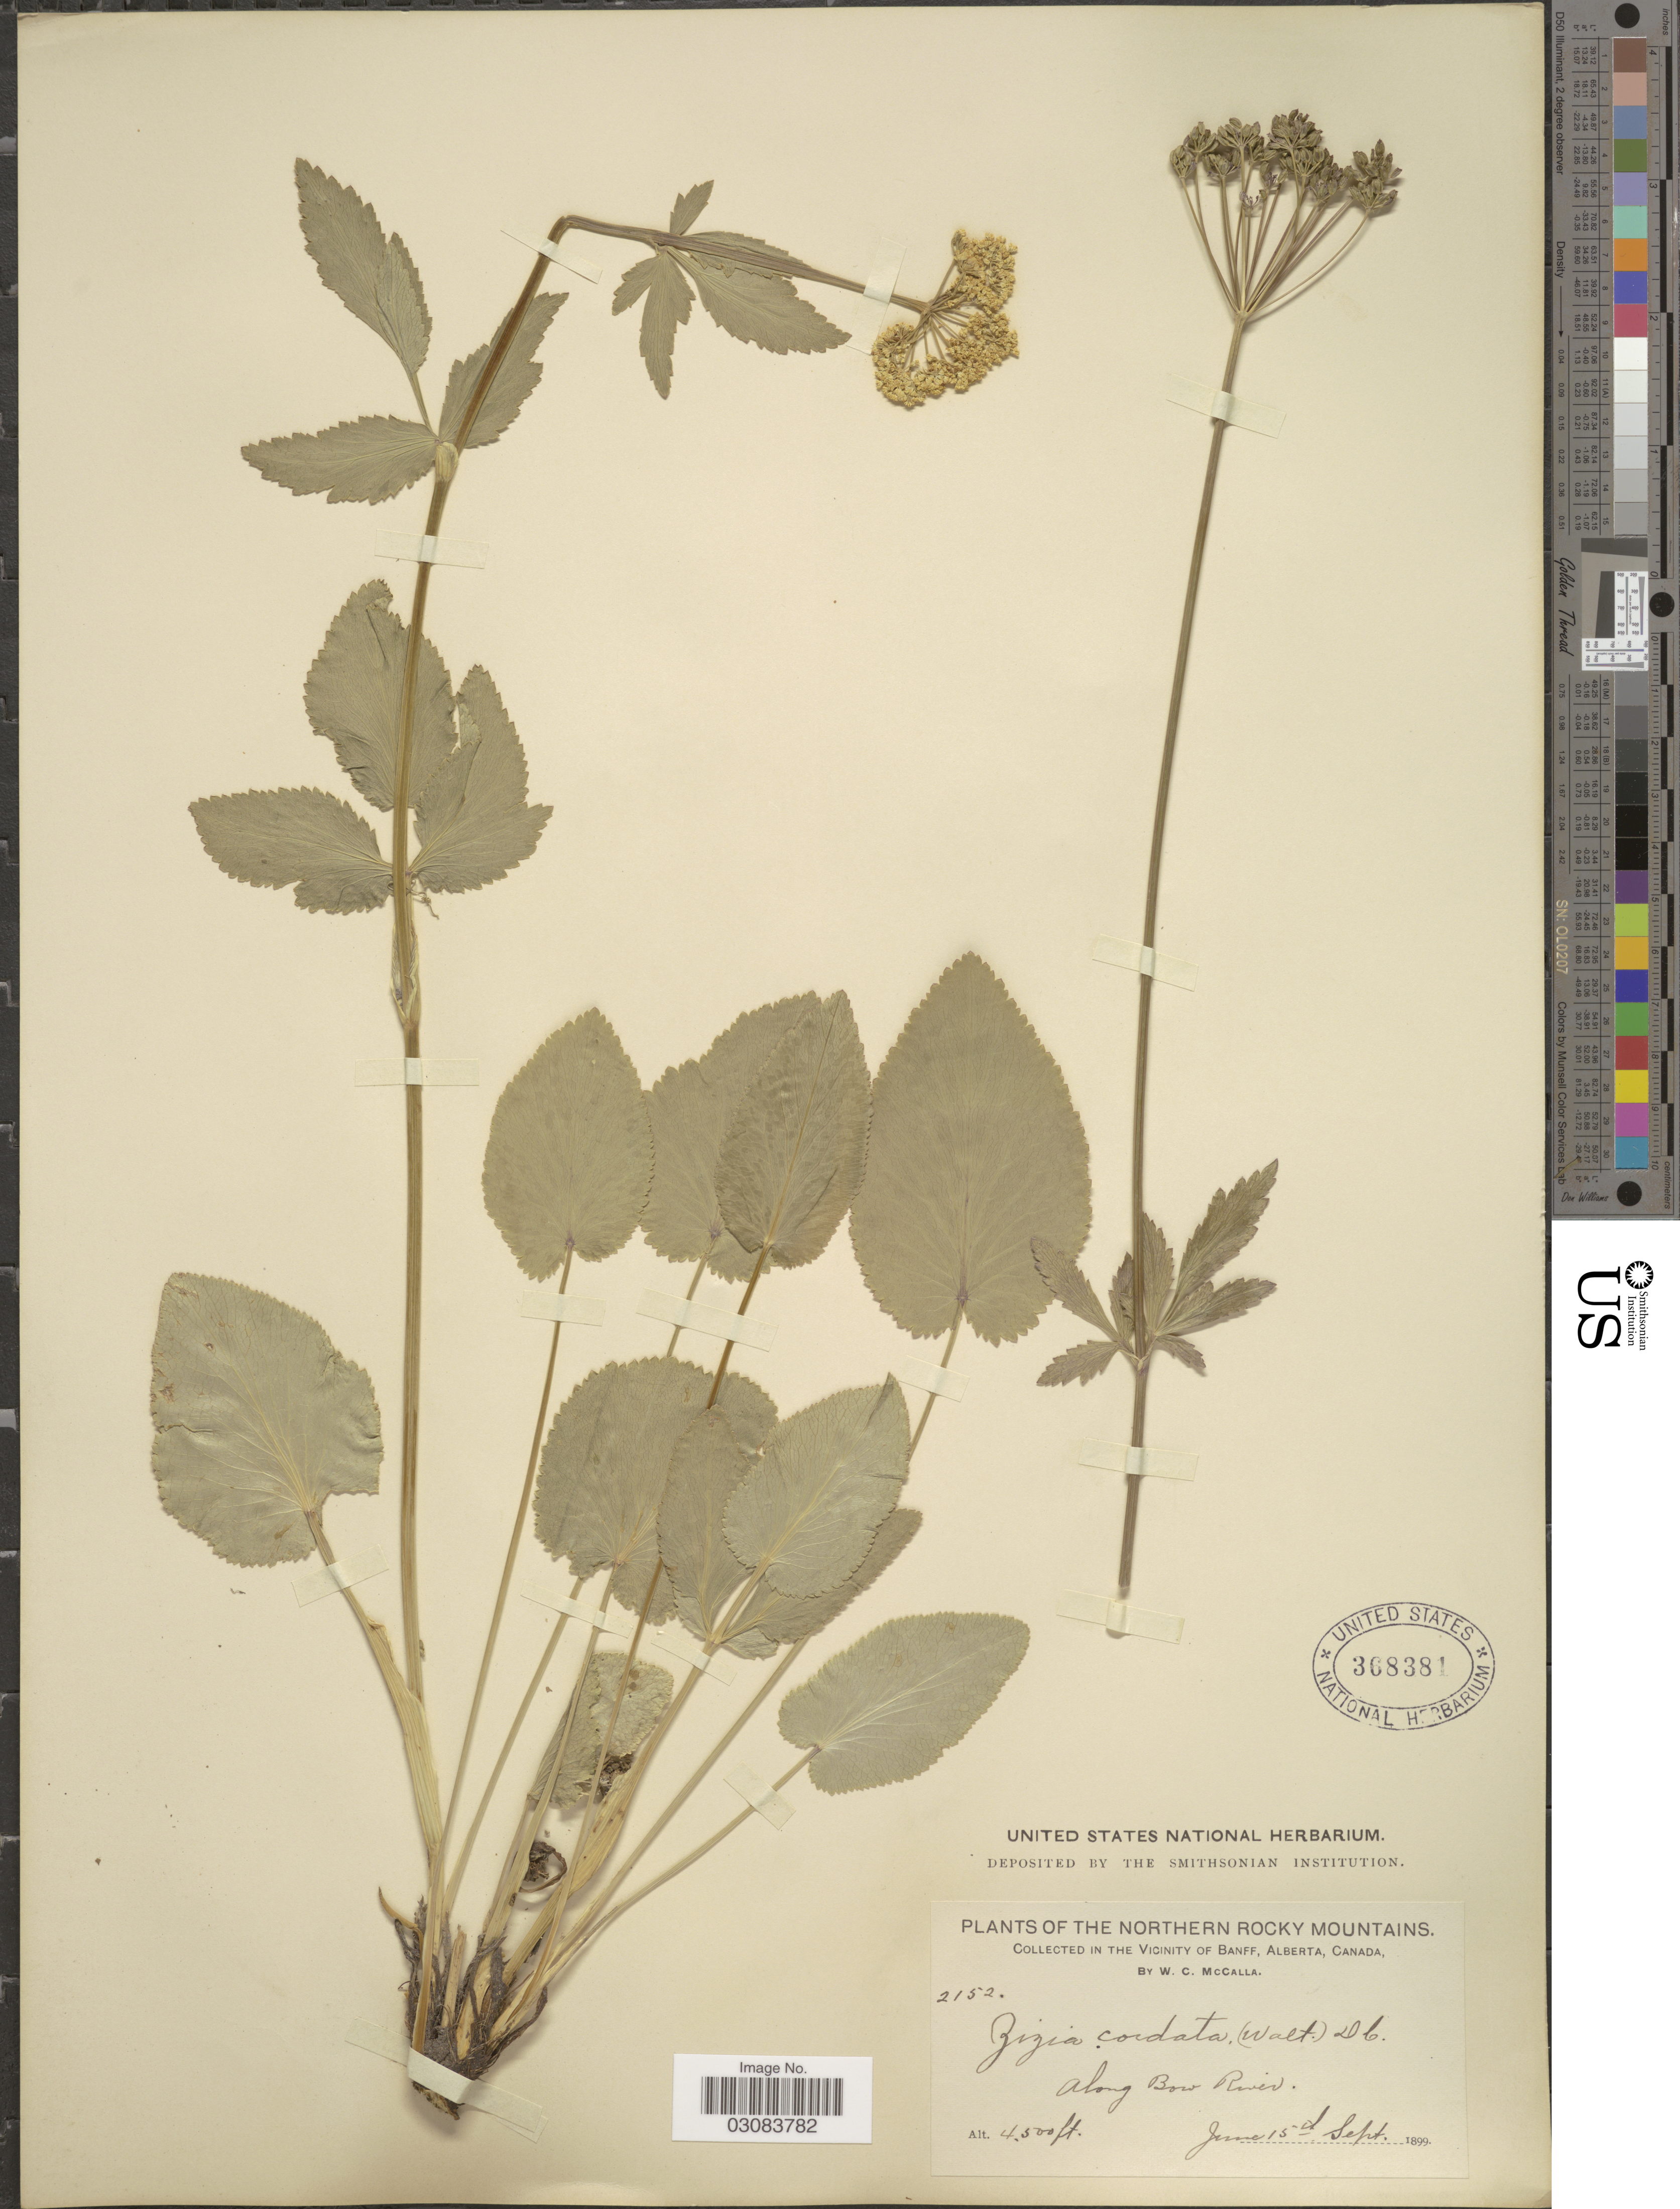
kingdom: Plantae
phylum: Tracheophyta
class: Magnoliopsida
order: Apiales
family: Apiaceae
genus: Zizia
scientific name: Zizia aptera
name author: (A. Gray) Fernald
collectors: W. McCalla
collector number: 2152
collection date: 1899-06-15/1899-09-15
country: Canada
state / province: Alberta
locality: Northern Rocky Mountains, in the Vicinity of Banff. Along Bow River.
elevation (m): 1372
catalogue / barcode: US 368381